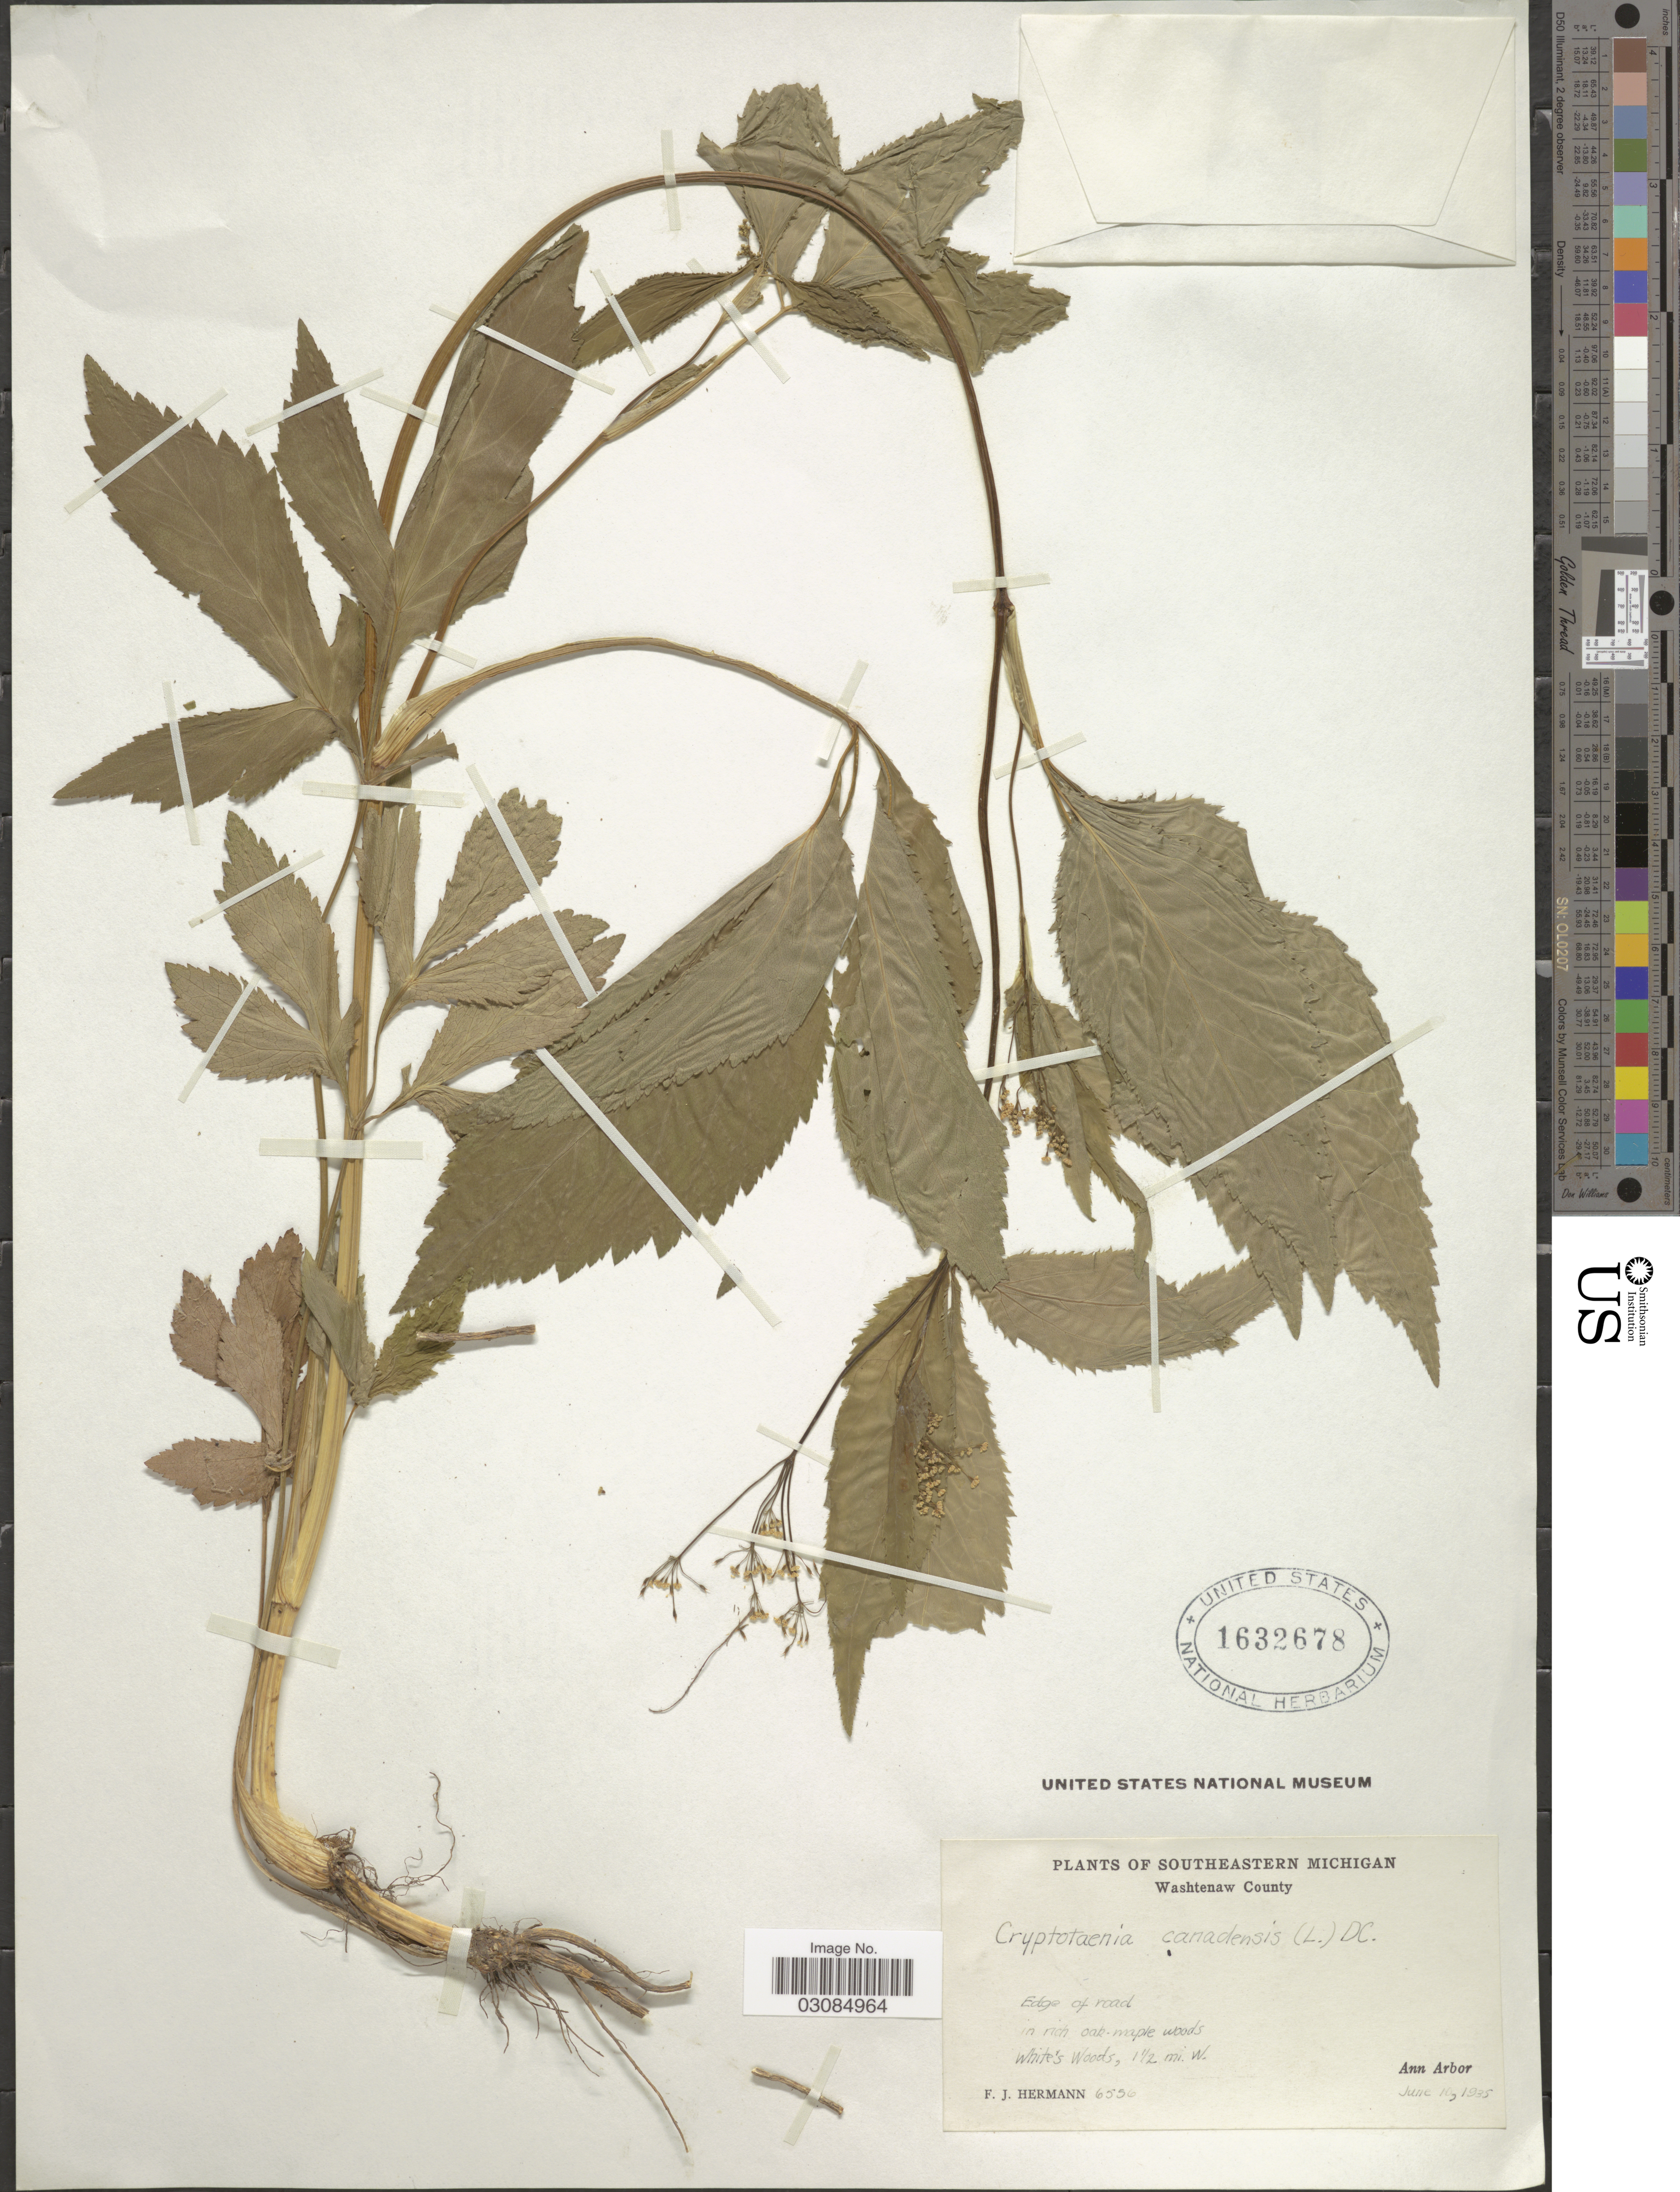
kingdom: Plantae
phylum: Tracheophyta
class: Magnoliopsida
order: Apiales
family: Apiaceae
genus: Cryptotaenia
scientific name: Cryptotaenia canadensis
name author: (L.) DC.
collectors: F. J. Hermann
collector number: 6556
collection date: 1935-06-10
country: United States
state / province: Michigan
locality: Southeastern Michigan. Washtenaw County. Edge of road in rich oak-maple woods. White's Woods, 1½ mi. W. Ann Arbor.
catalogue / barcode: US 1632678